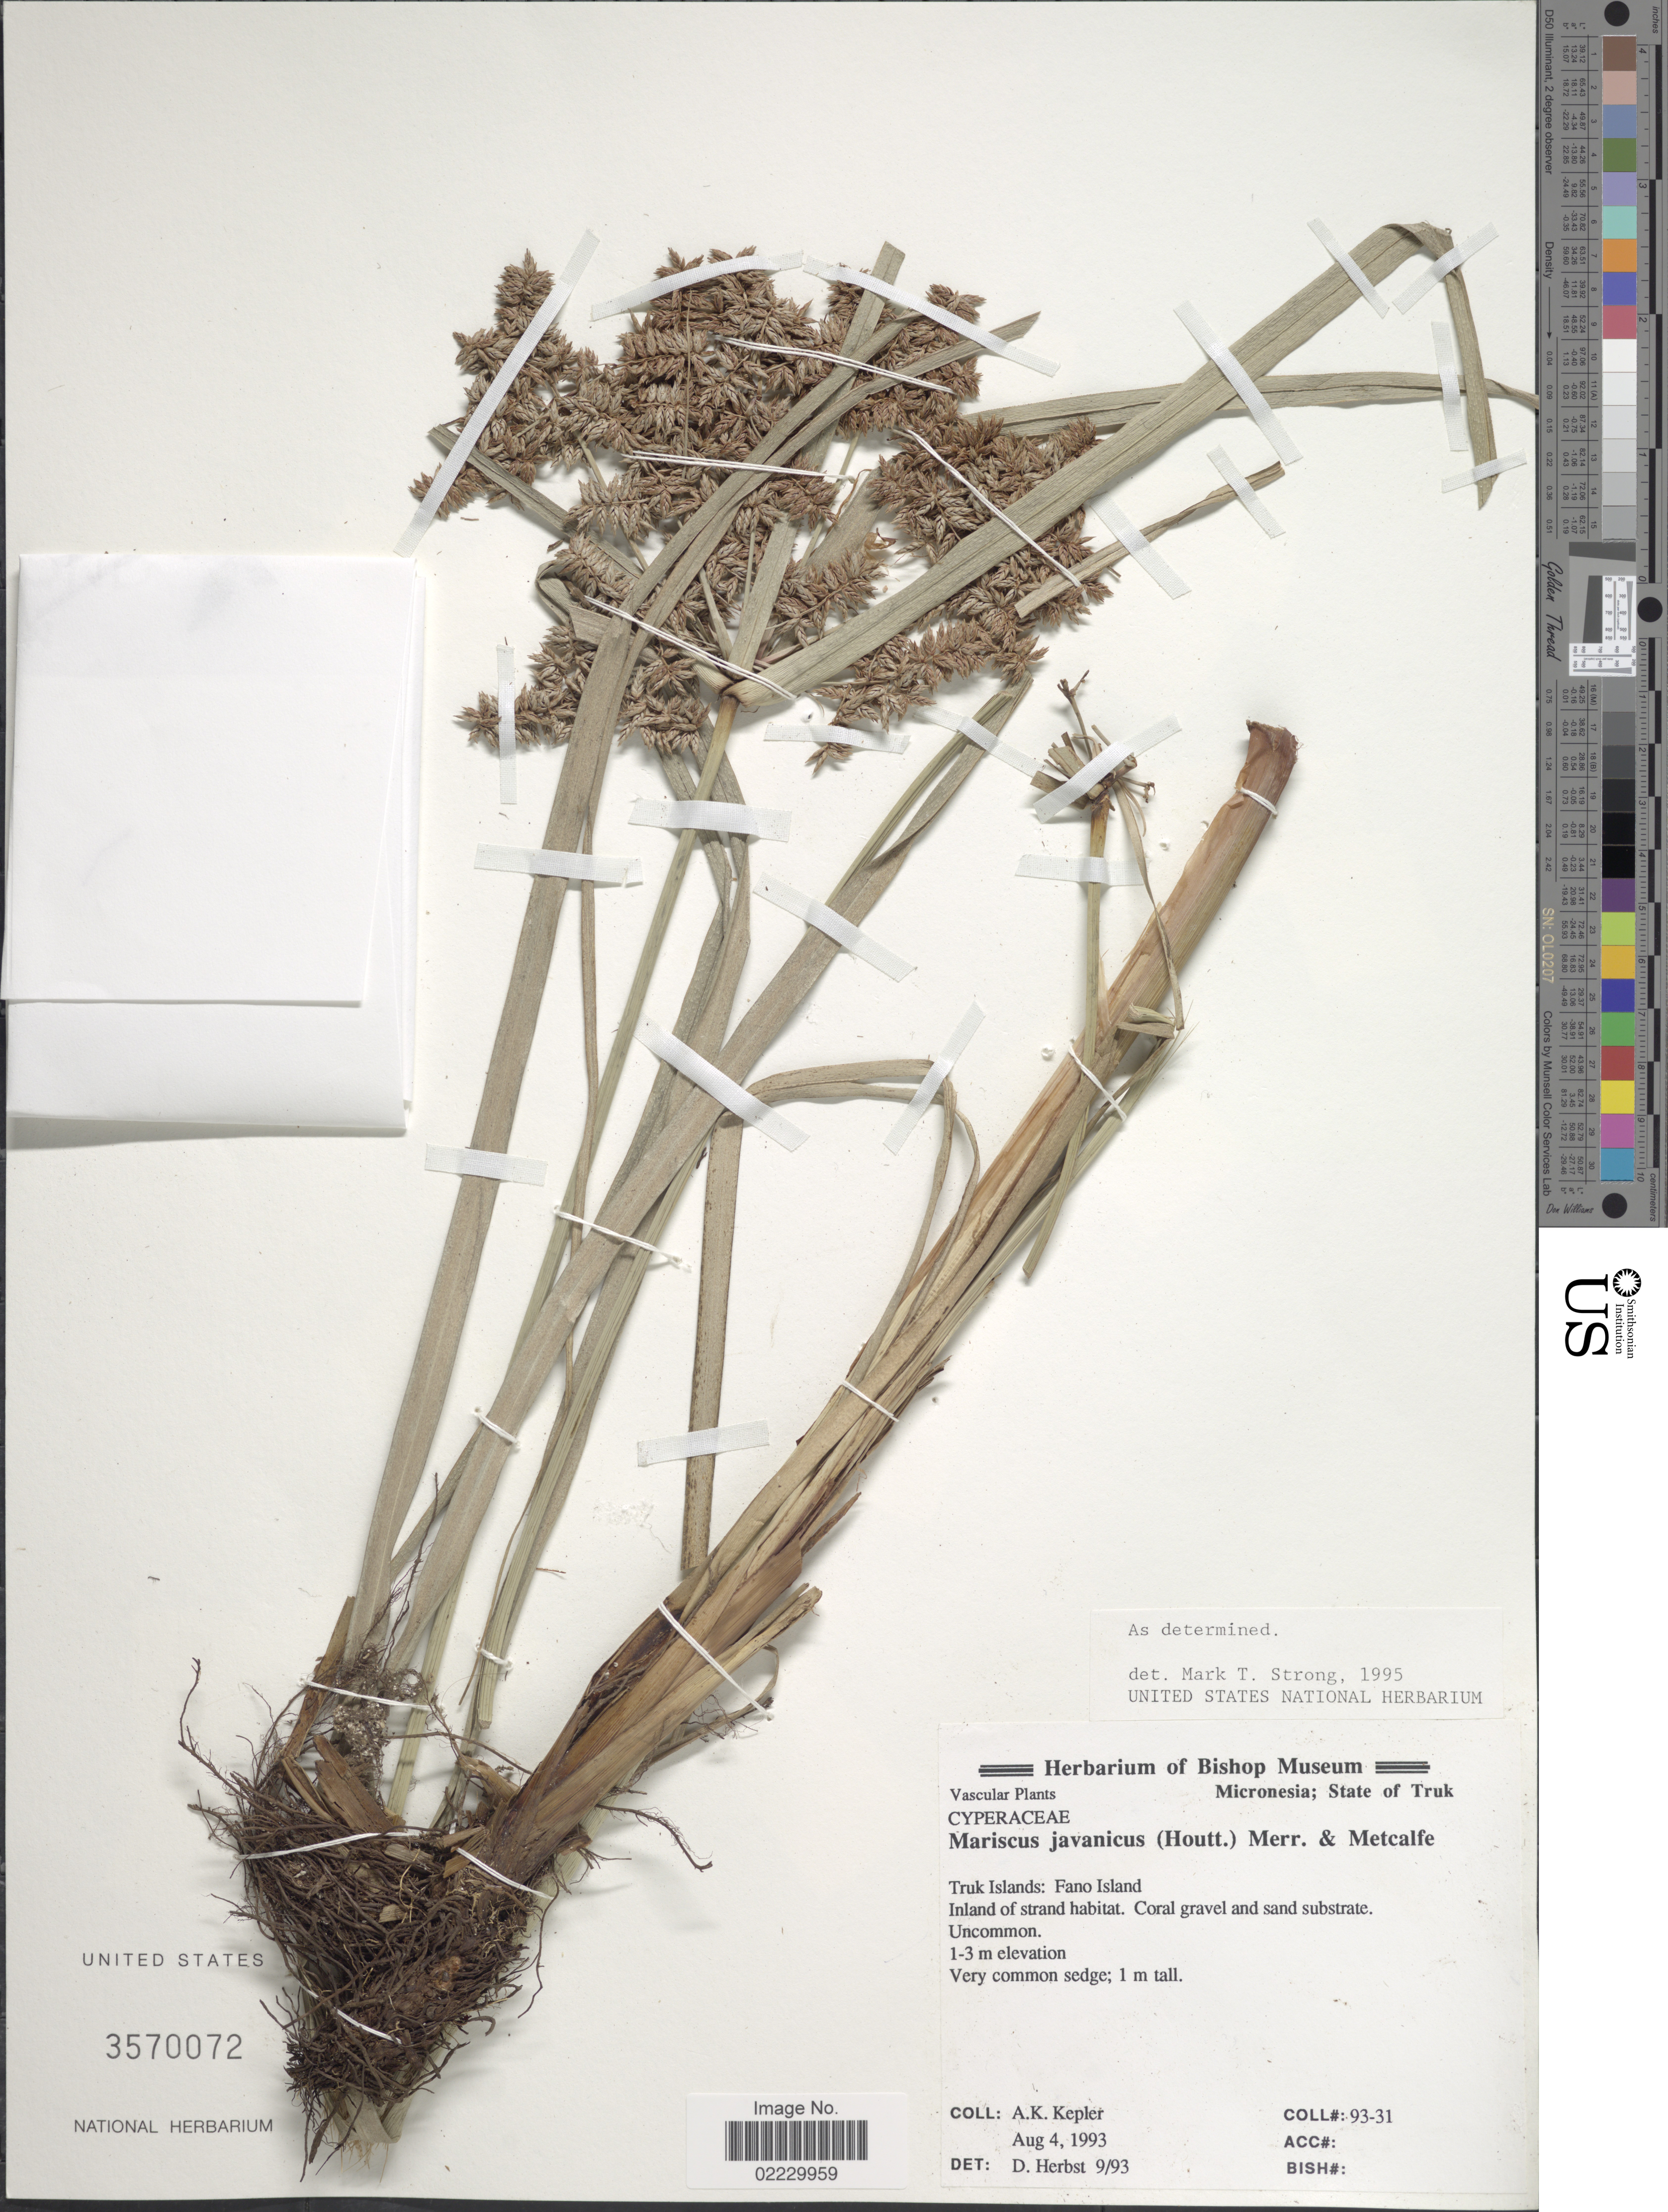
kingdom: Plantae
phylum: Tracheophyta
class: Liliopsida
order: Poales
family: Cyperaceae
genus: Cyperus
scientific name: Cyperus javanicus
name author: Houtt.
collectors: A. K. Kepler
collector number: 93-31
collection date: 1993-08-04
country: Micronesia, Federated States of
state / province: Truk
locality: Micronesia. Truk Islands. Fano Island.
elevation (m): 1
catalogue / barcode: US 3570072